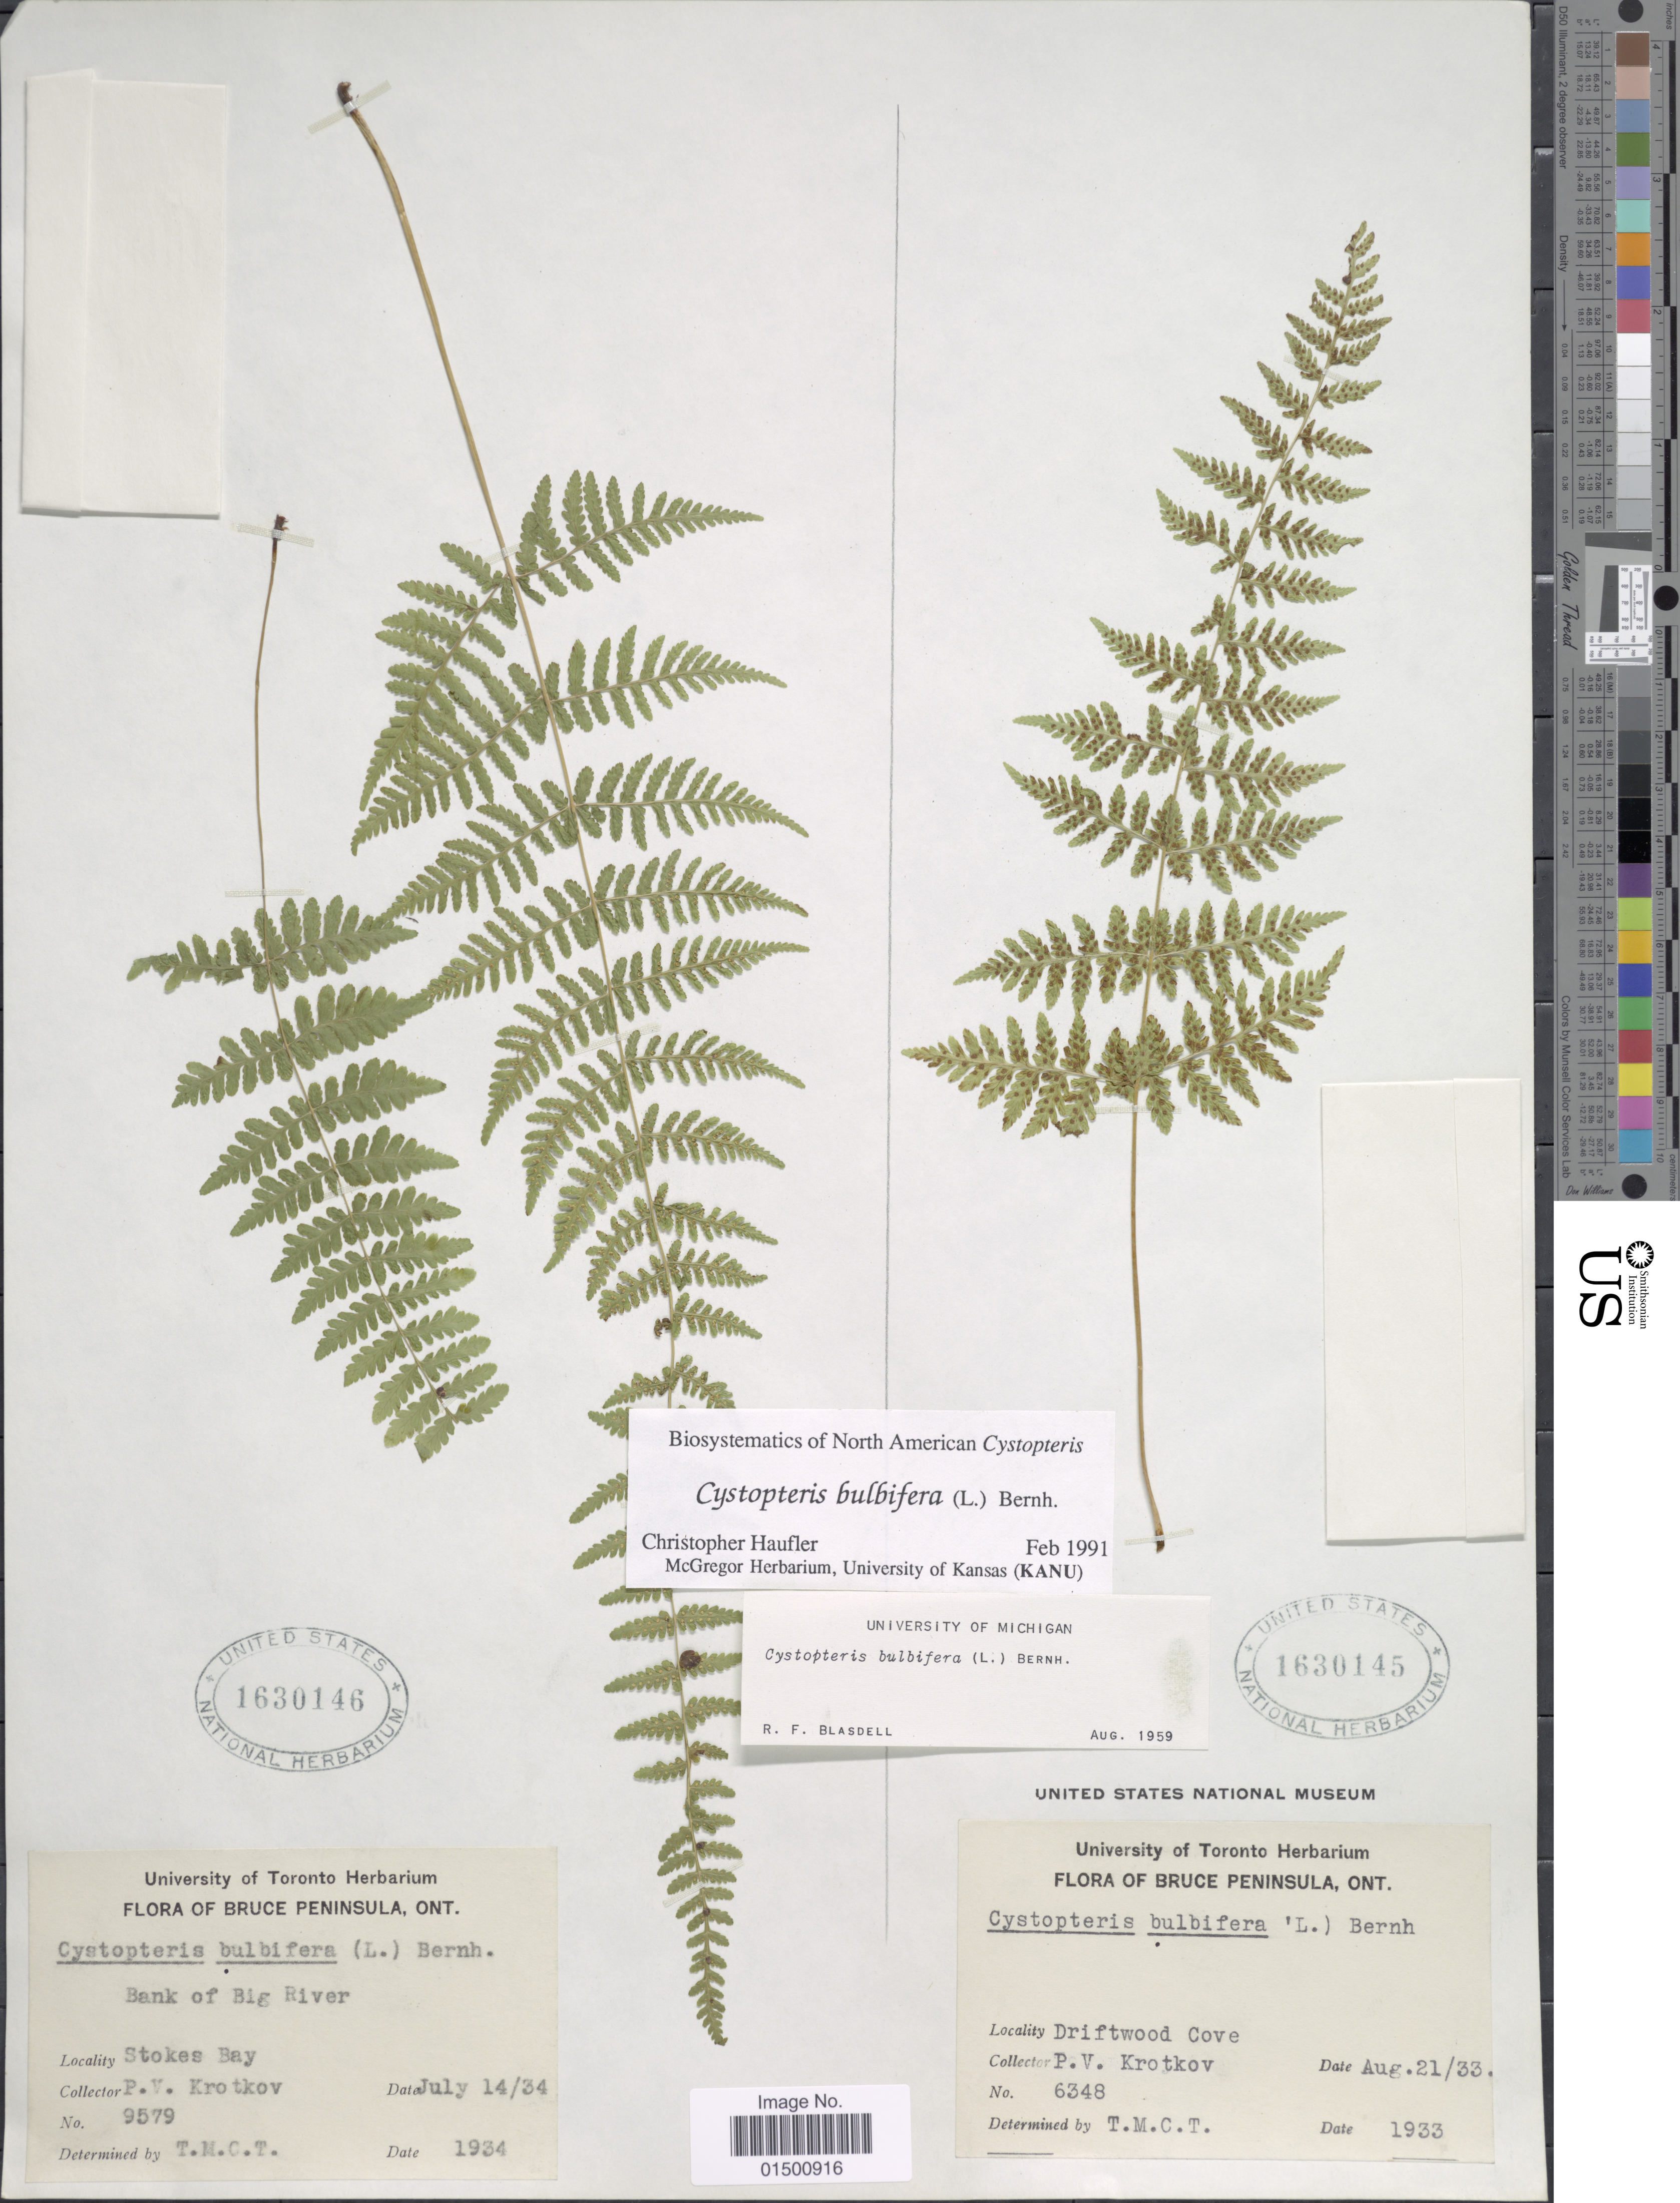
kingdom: Plantae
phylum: Tracheophyta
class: Polypodiopsida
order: Polypodiales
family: Cystopteridaceae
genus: Cystopteris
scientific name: Cystopteris bulbifera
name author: (L.) Bernh.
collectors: P. V. Krotkov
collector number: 6348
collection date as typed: Transcribed d/m/y: 21/8/33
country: Canada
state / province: Ontario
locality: Bruce Peninsula, Driftwood Cove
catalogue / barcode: US 1630145-2